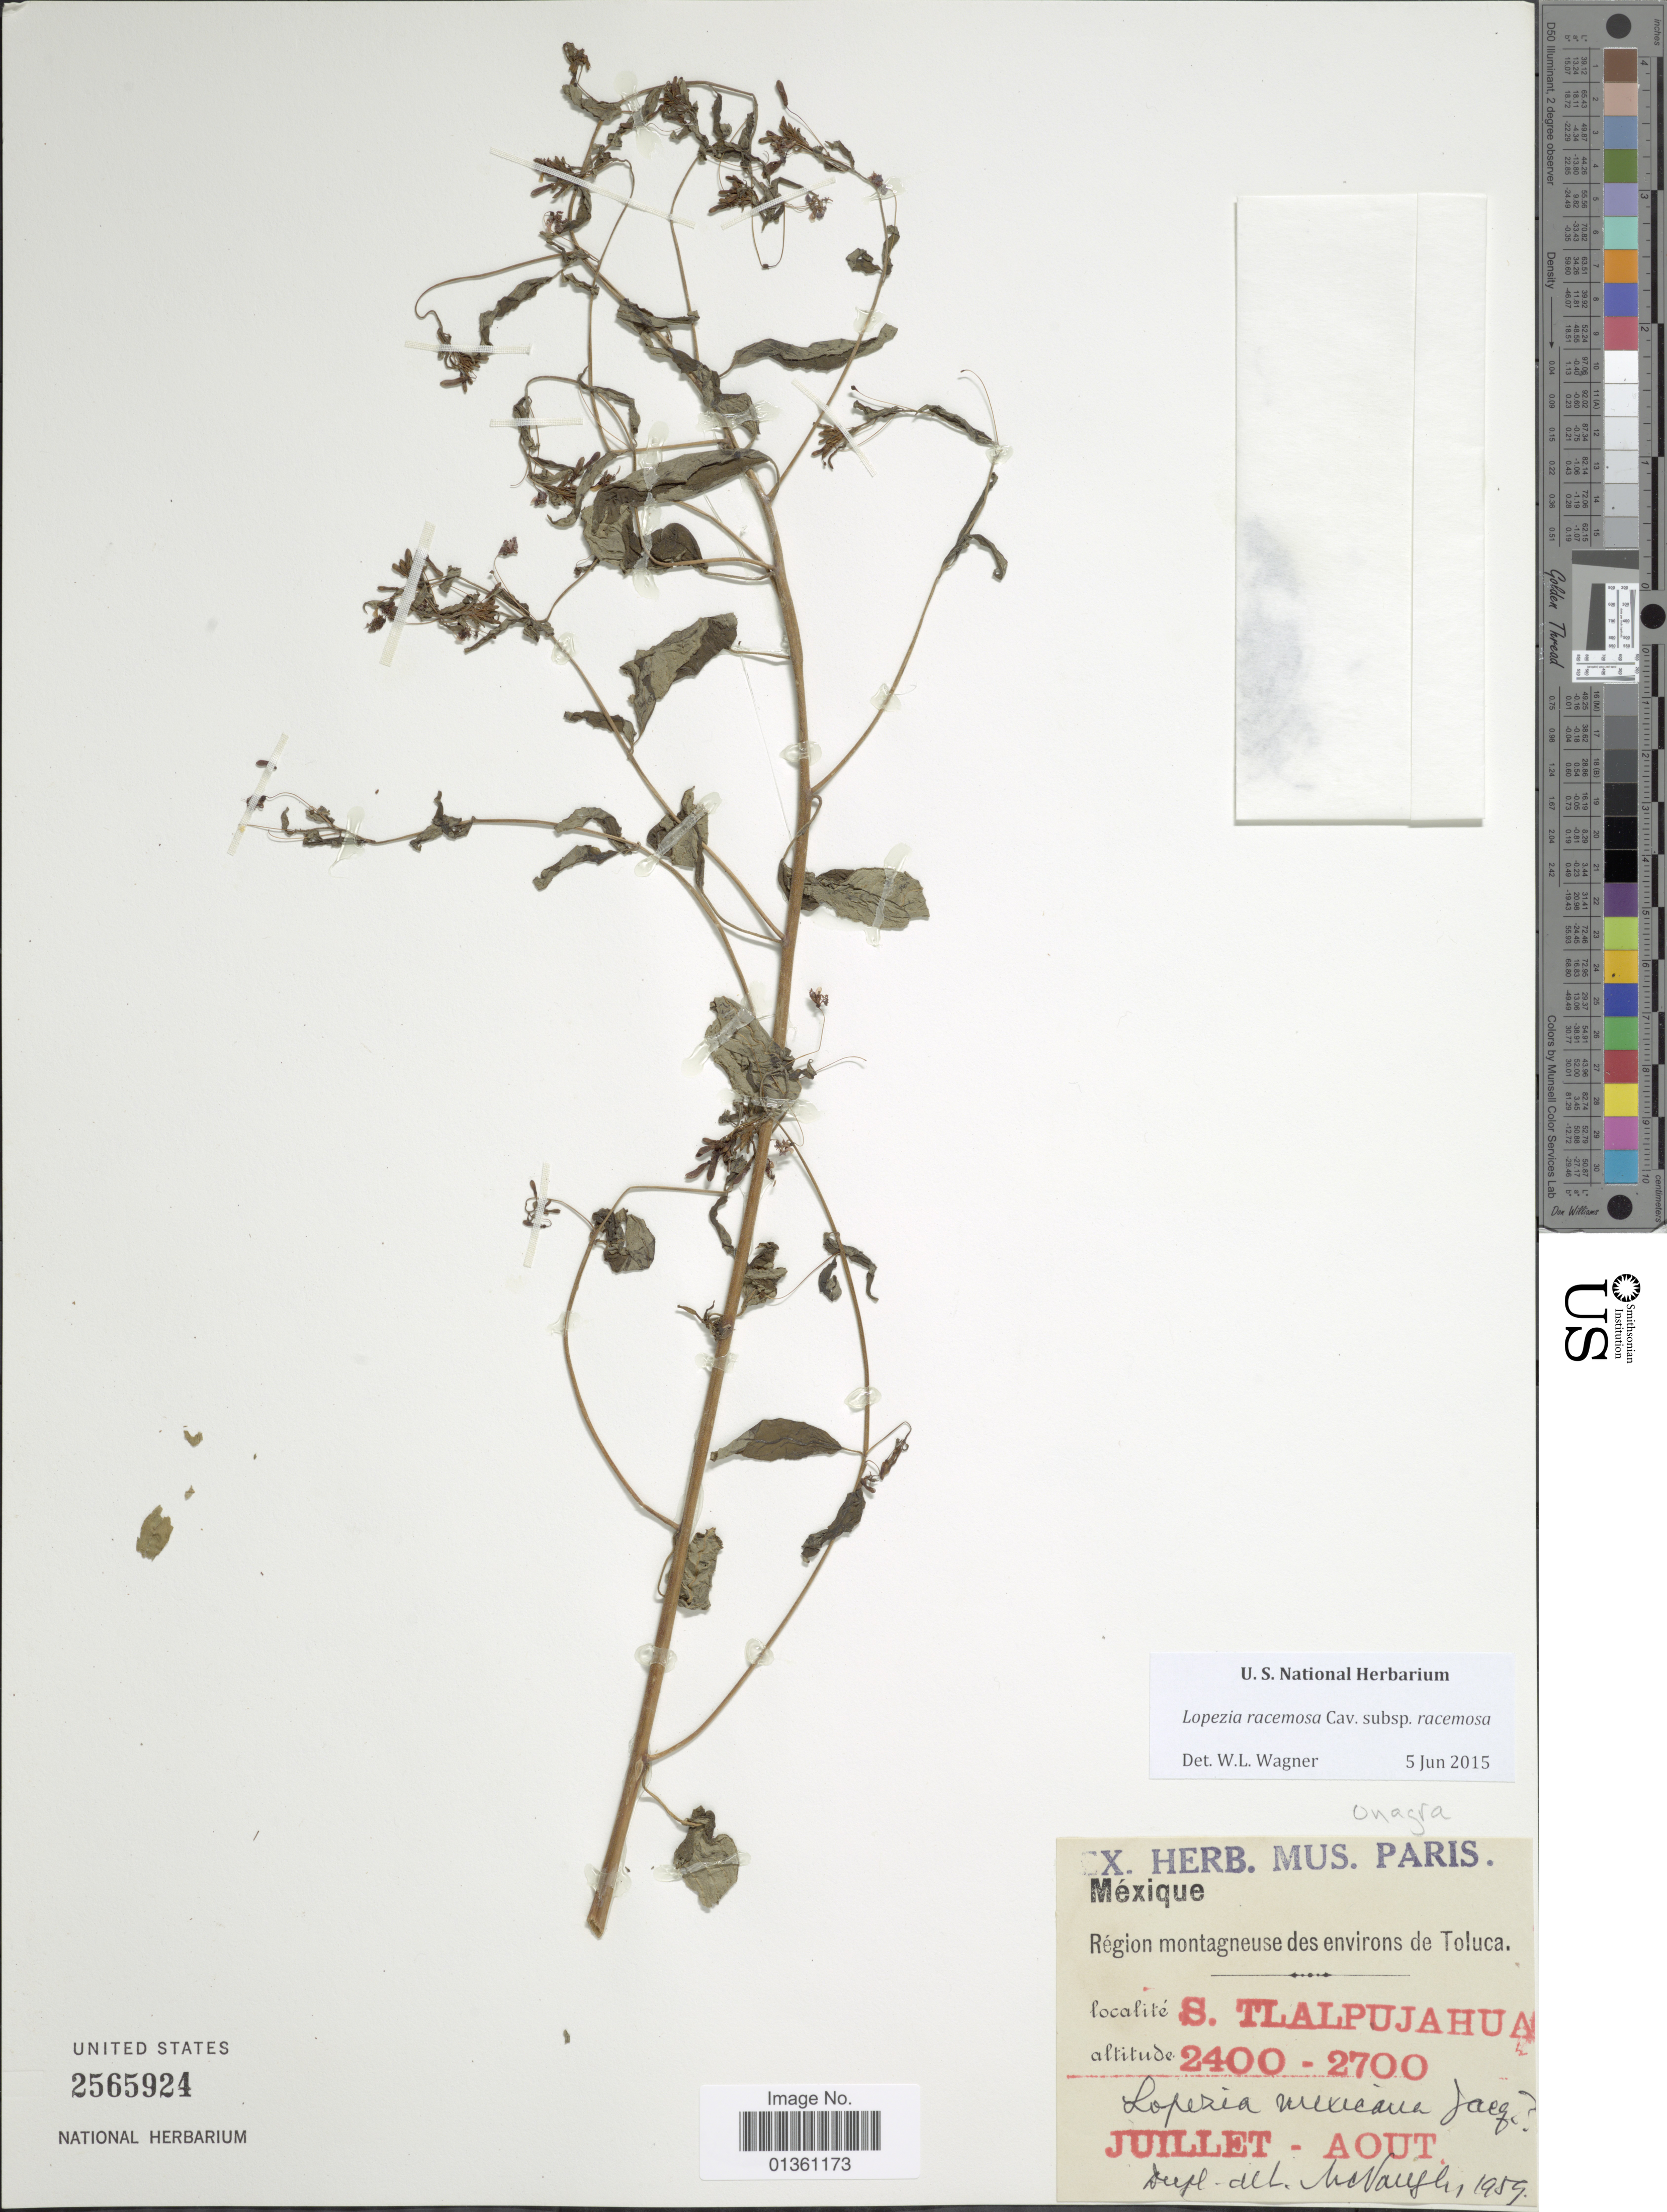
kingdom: Plantae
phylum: Tracheophyta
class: Magnoliopsida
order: Myrtales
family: Onagraceae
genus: Lopezia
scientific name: Lopezia racemosa subsp. racemosa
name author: Cav.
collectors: Herb. Mus. Paris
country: Mexico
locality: Région montagneuse des environs de Toluca. S. Tlalpujahua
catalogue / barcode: US 2565924